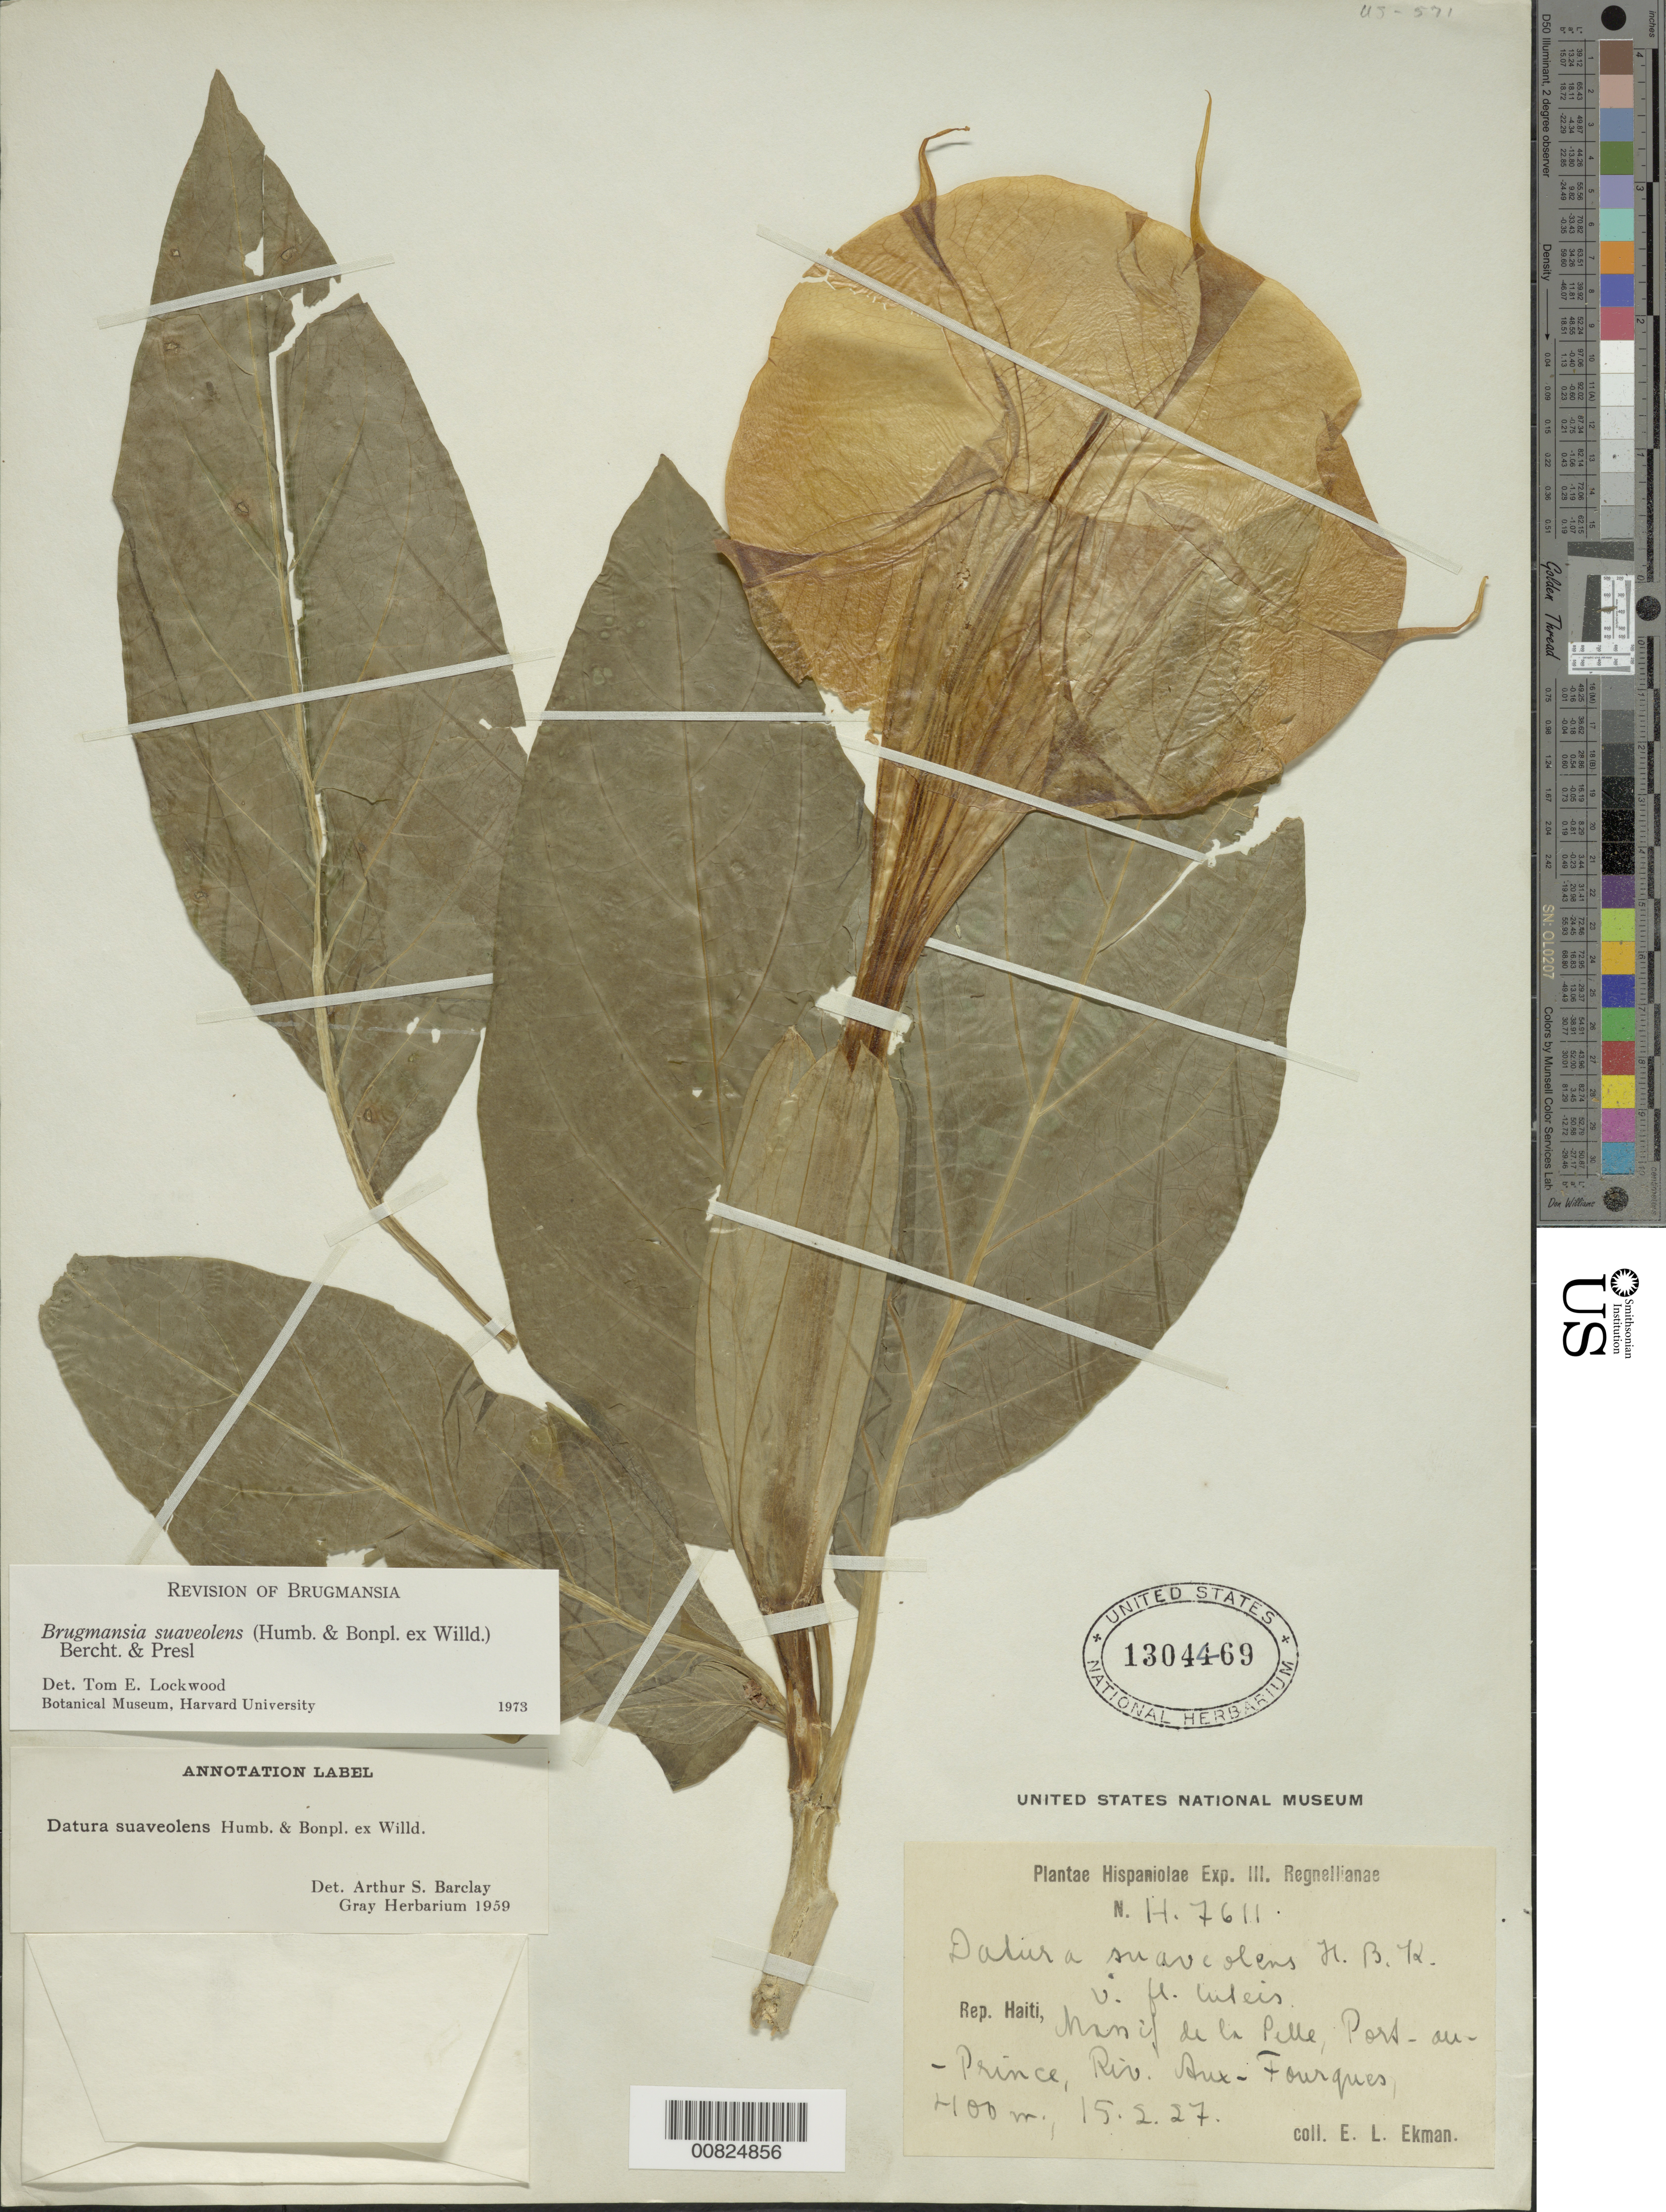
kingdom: Plantae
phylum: Tracheophyta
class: Magnoliopsida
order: Solanales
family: Solanaceae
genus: Brugmansia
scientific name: Brugmansia suaveolens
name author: (Humb. & Bonpl. ex Willd.) Brecht. & J. Presl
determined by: Lockwood, T. E.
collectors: E. L. Ekman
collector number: H 7611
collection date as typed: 15 Feb 1927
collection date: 1927-02-15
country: Haiti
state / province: Ouest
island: Hispaniola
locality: Massif de la Selle, Port-au-Prince, Riv. Aux-Fourgues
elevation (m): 400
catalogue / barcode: US 1304469